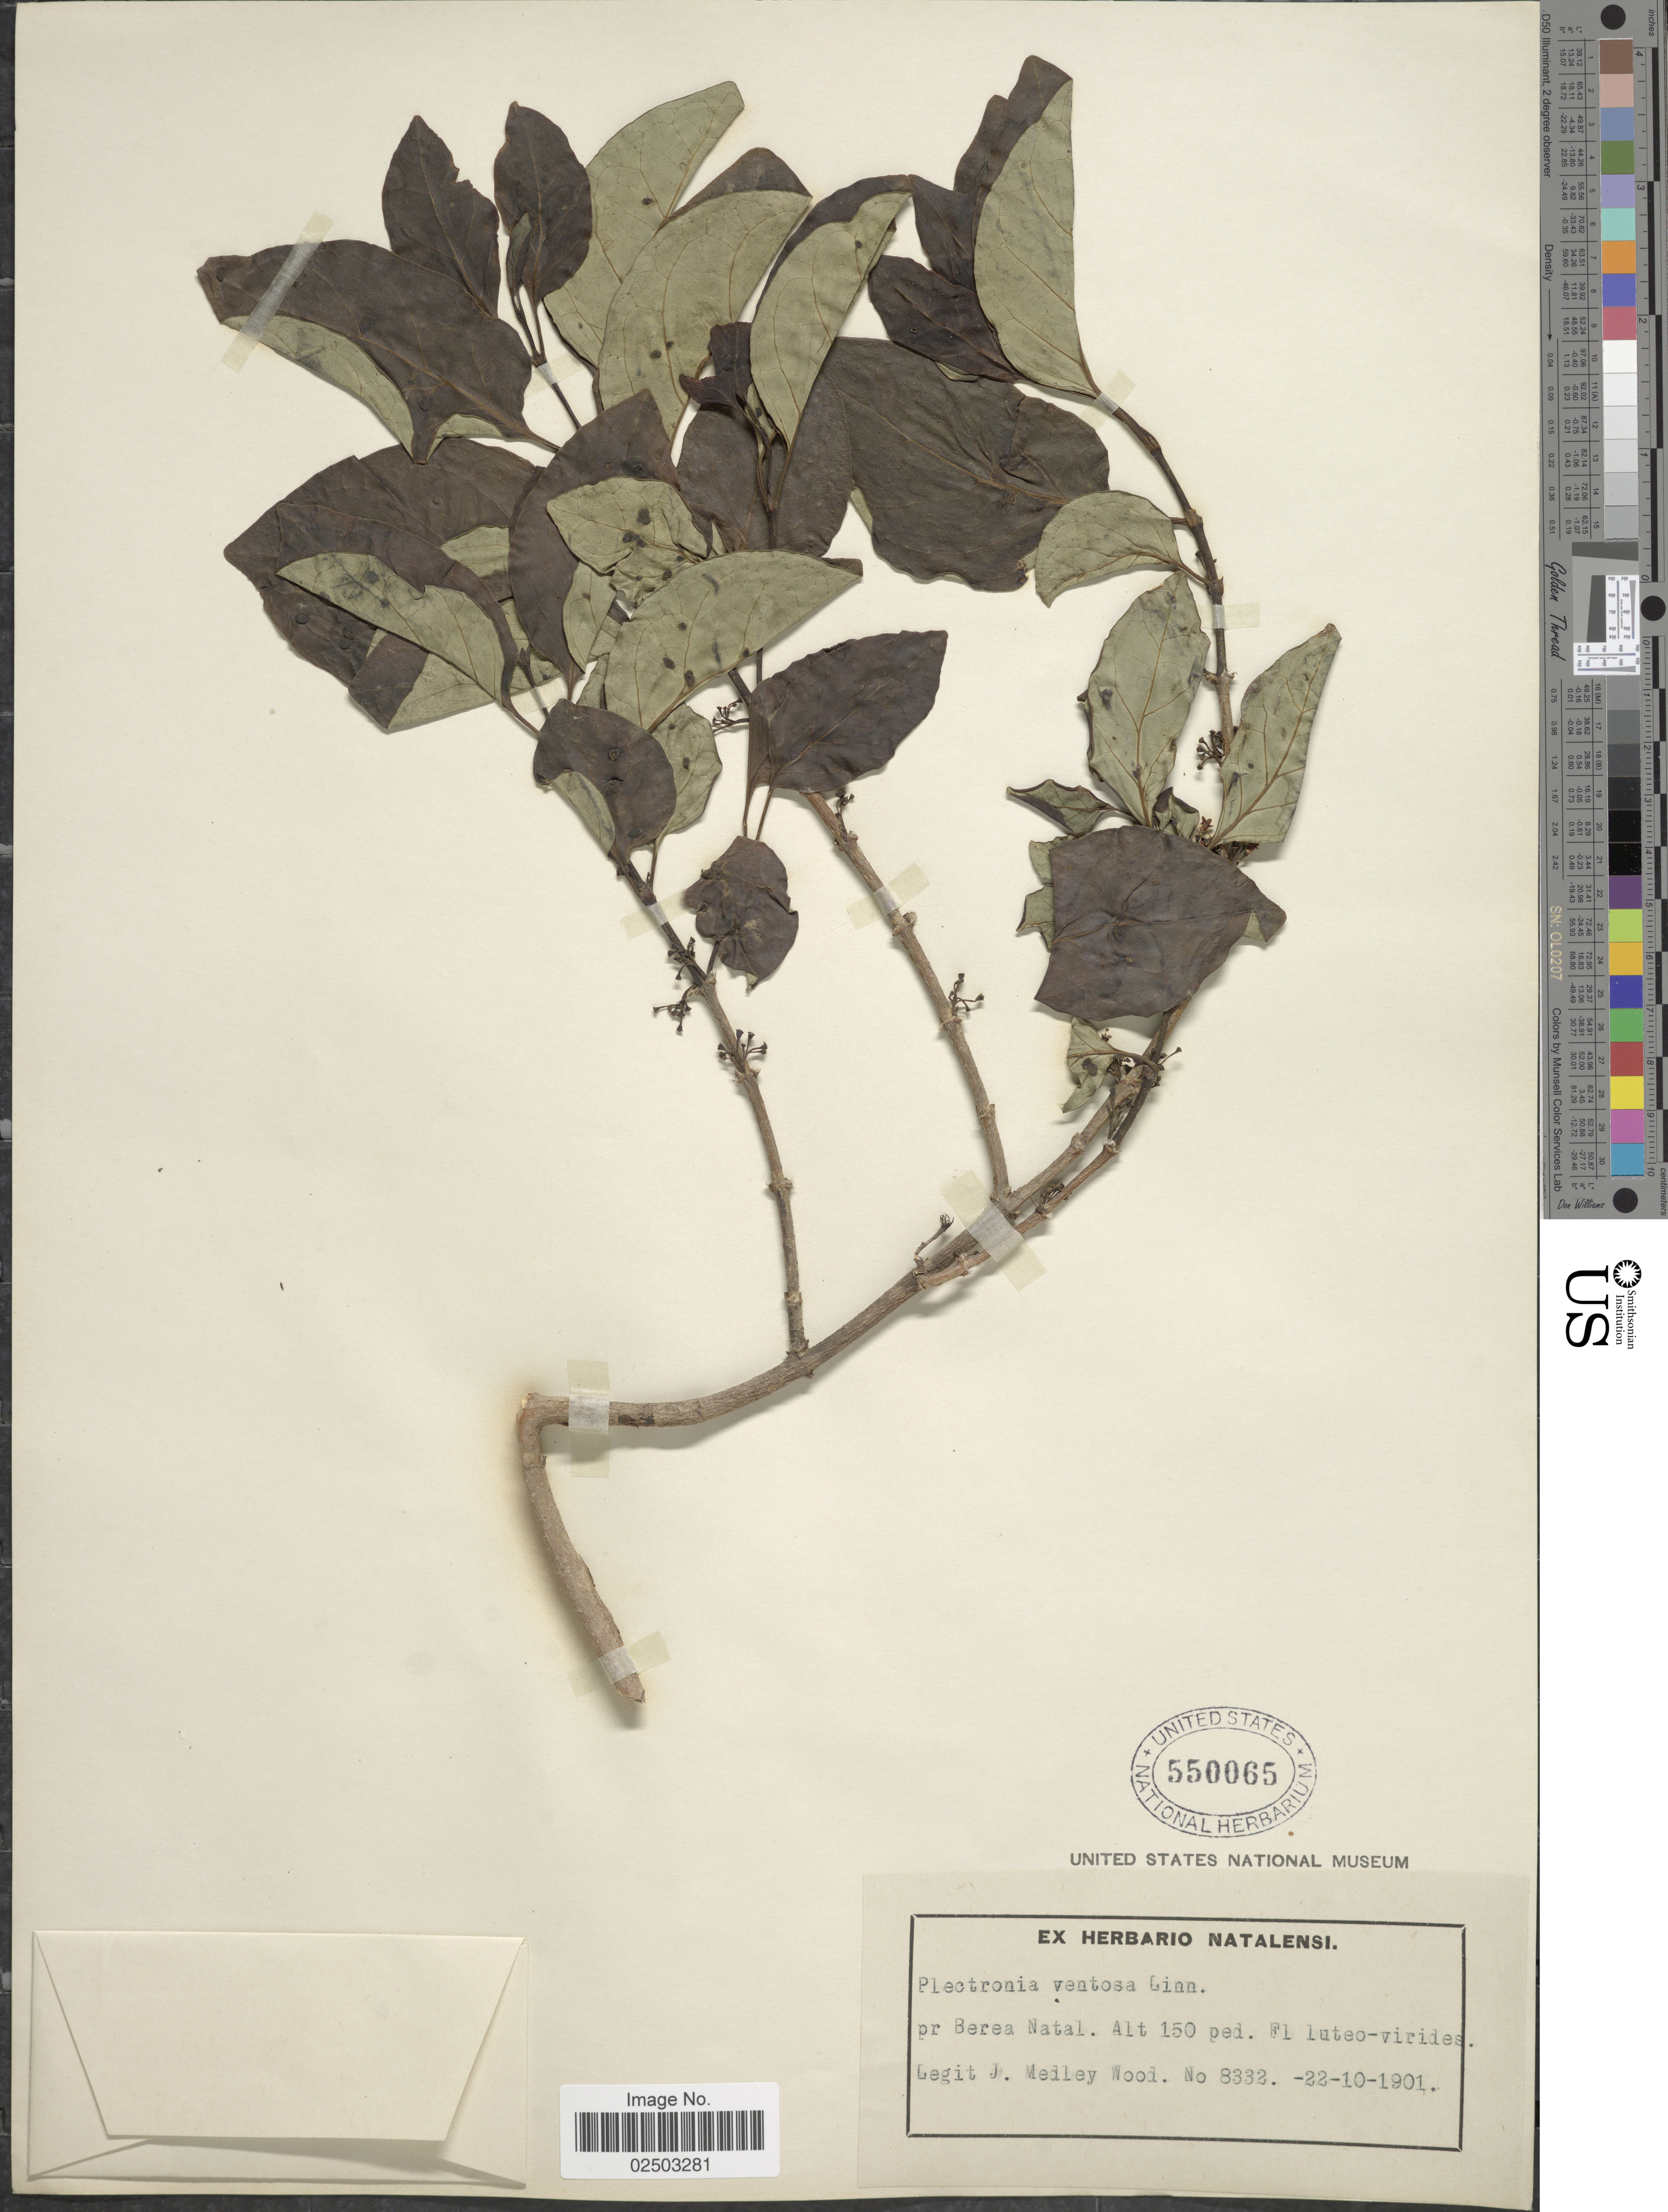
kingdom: Plantae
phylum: Tracheophyta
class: Magnoliopsida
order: Gentianales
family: Rubiaceae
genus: Canthium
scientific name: Canthium ventosum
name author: (L.) S. Moore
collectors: J. Medley Wood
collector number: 8332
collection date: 1901-10-22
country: South Africa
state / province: KwaZulu-Natal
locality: Berea Natal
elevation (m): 46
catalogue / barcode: US 550065